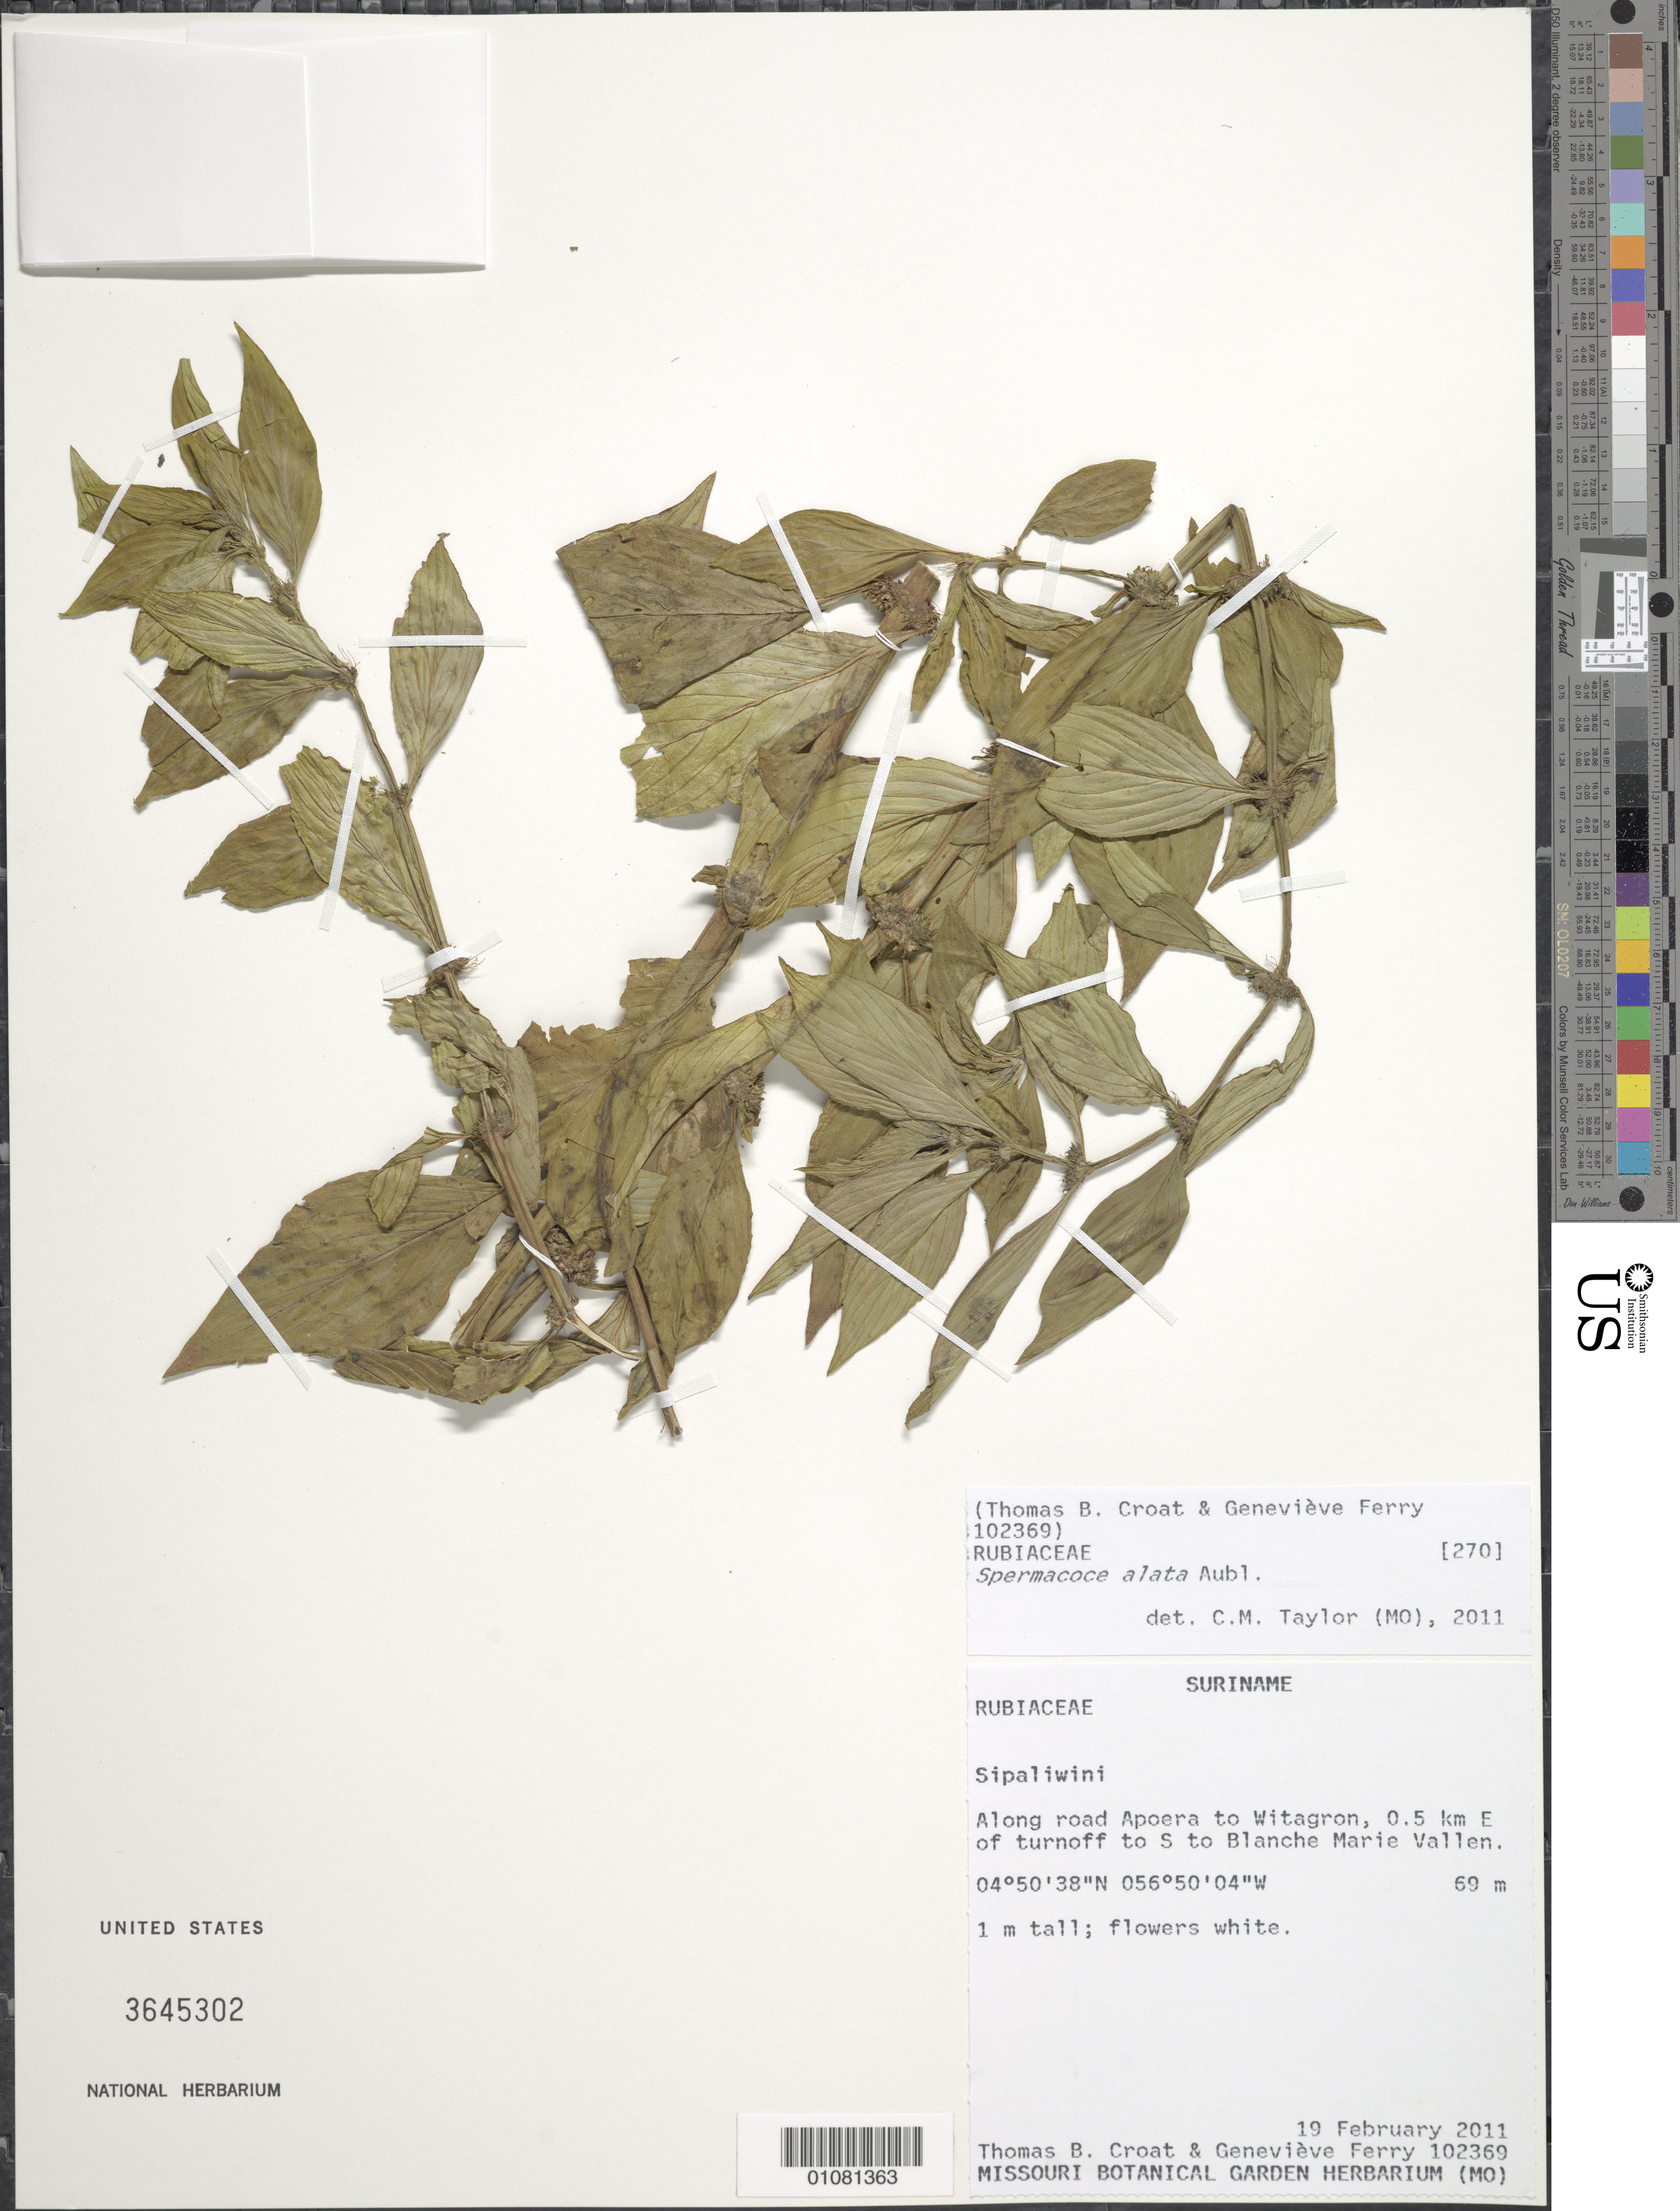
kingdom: Plantae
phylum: Tracheophyta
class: Magnoliopsida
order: Gentianales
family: Rubiaceae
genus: Spermacoce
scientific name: Spermacoce alata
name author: Aubl.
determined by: Taylor, Charlotte M.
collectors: T. B. Croat & G. Ferry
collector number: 102369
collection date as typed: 19-Feb-11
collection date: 1911-02-19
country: Suriname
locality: Apoera to Witagron, along road, 0.5km E of turnoff to S to Blanche Marie Vallen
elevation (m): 69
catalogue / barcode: US 3645302